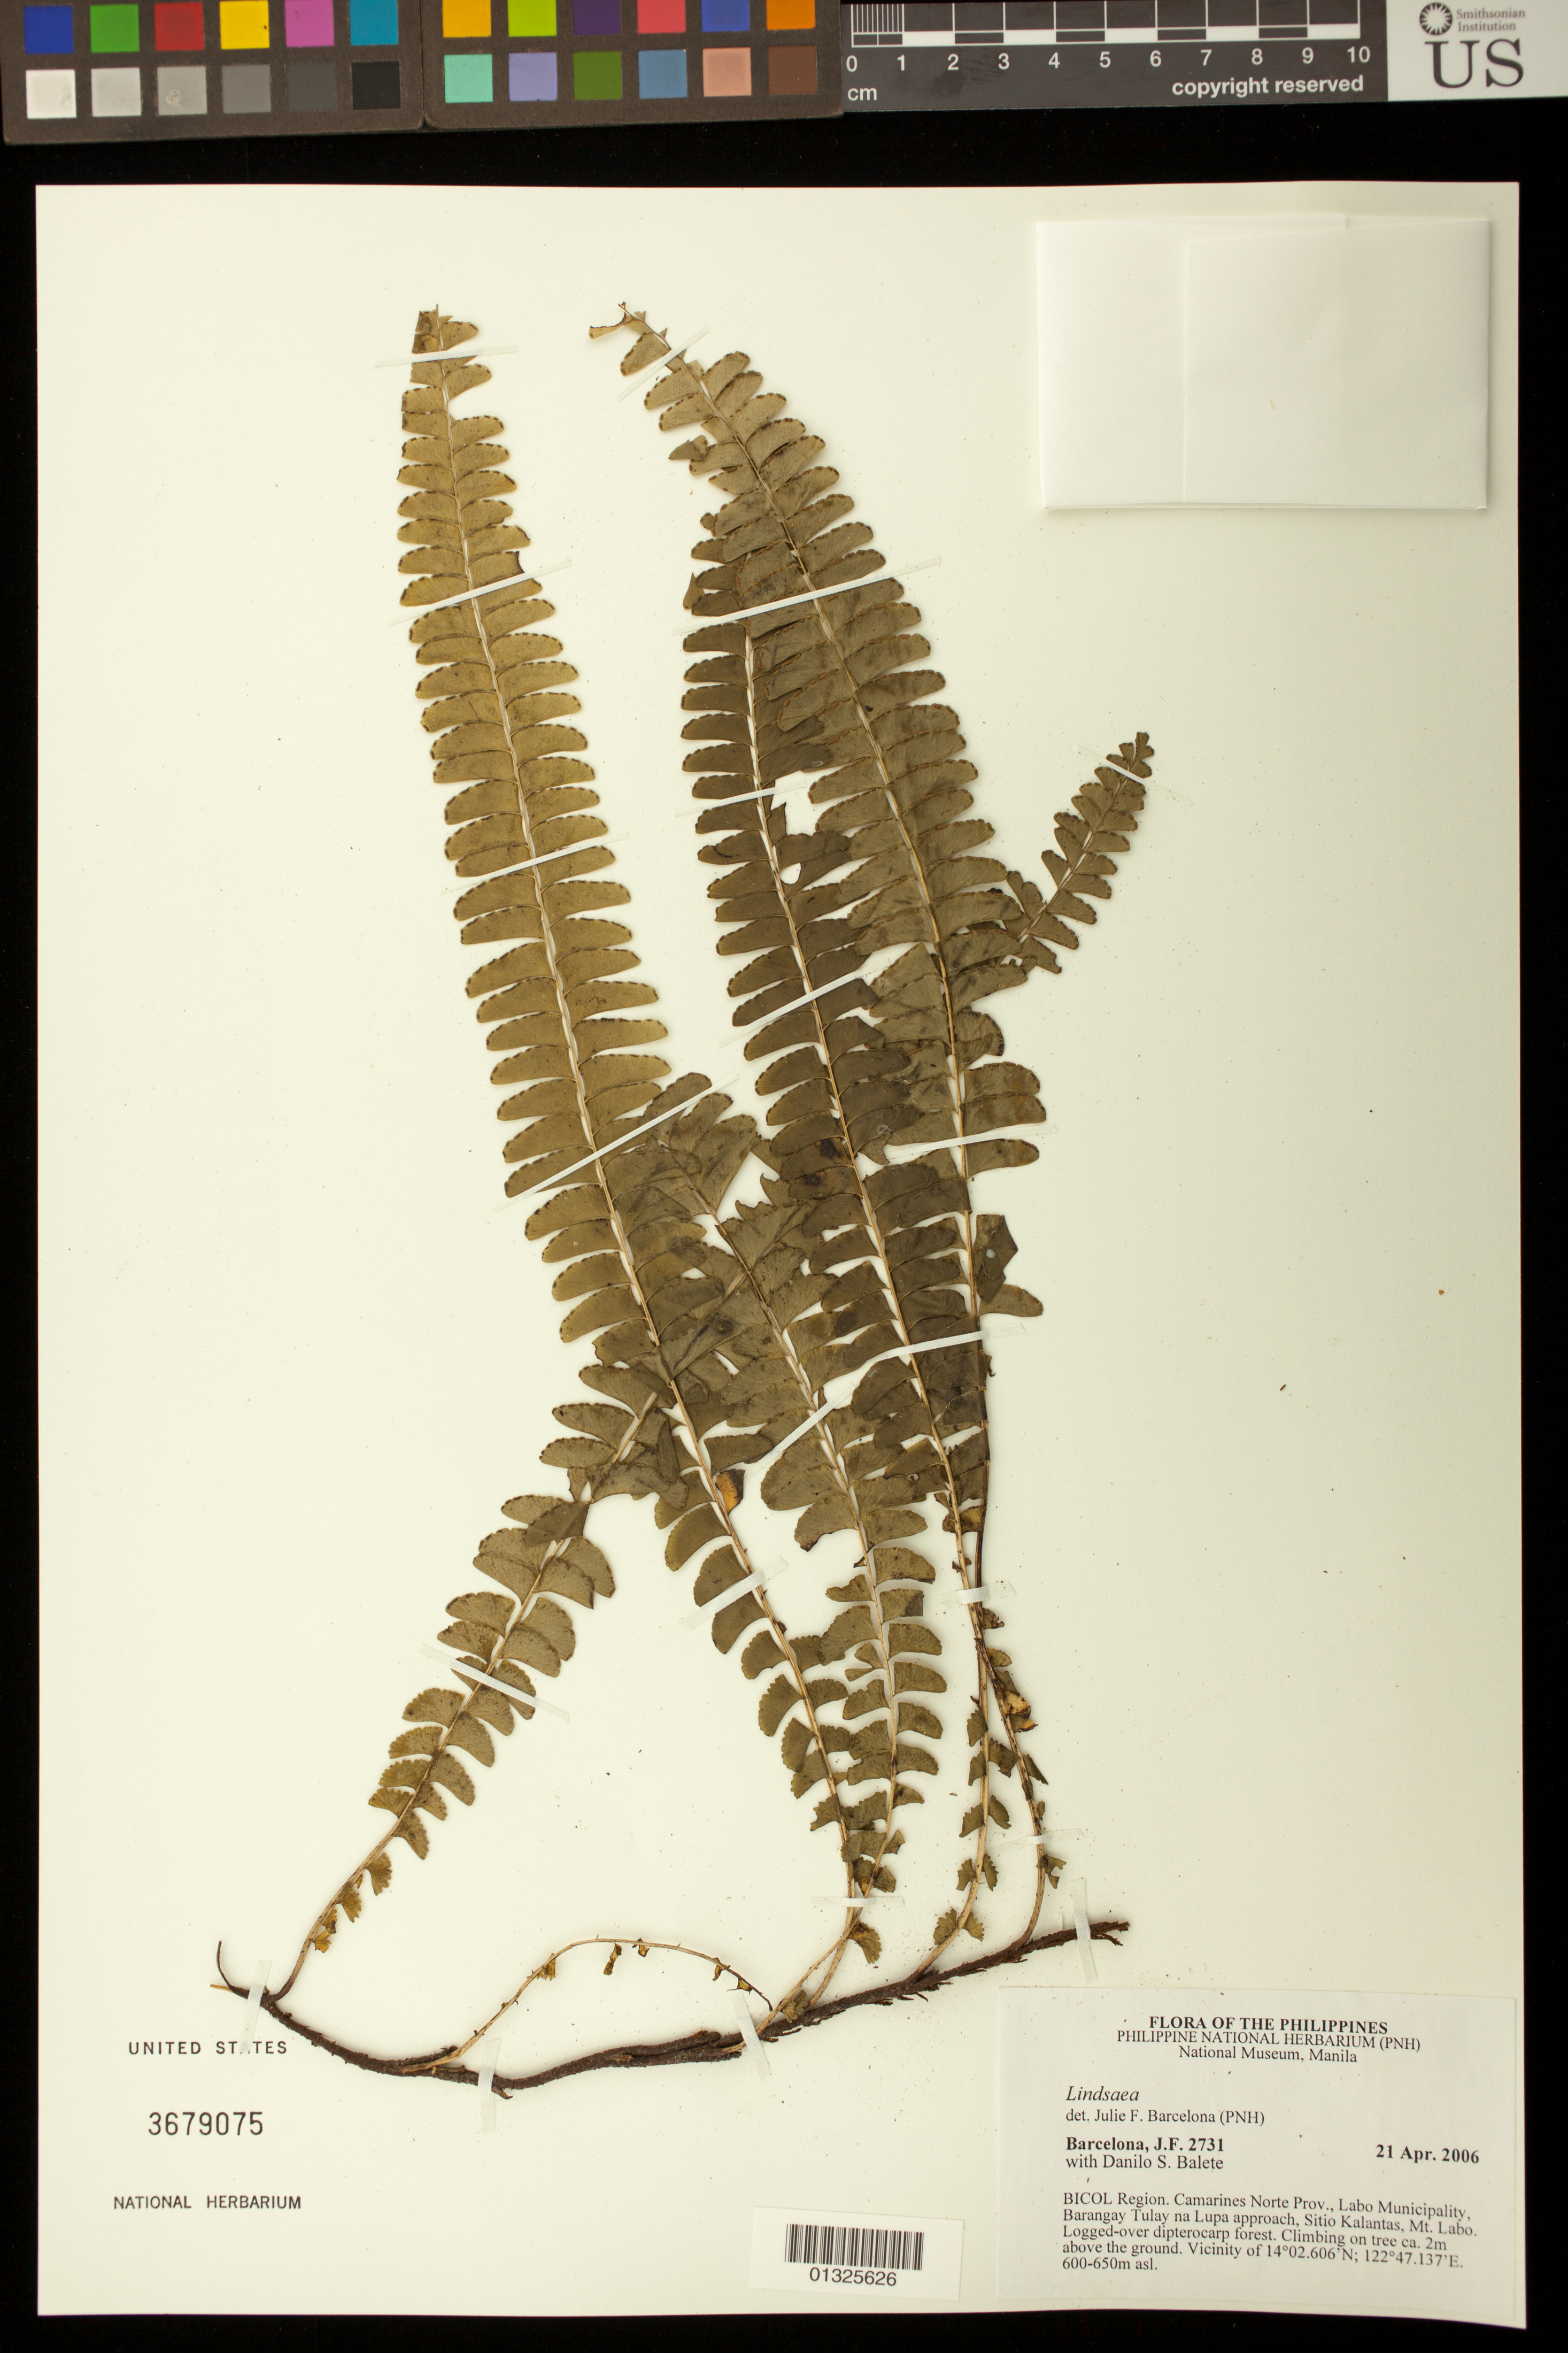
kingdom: Plantae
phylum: Tracheophyta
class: Polypodiopsida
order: Polypodiales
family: Lindsaeaceae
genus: Lindsaea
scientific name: Lindsaea sp.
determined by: Barcelona, J. F.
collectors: J. F. Barcelona & D. Balete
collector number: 2731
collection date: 2006-04-21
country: Philippines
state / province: Bicol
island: Luzon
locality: Camarines Norte Prov., Labo Municipality, Barangay Tulay na Lupa approach, Sitio Kalantas, Mt. Labo.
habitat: Logged-over dipterocarp forest.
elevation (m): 600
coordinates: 14 02.606 N, 122 47.137 E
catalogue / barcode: US 3679075